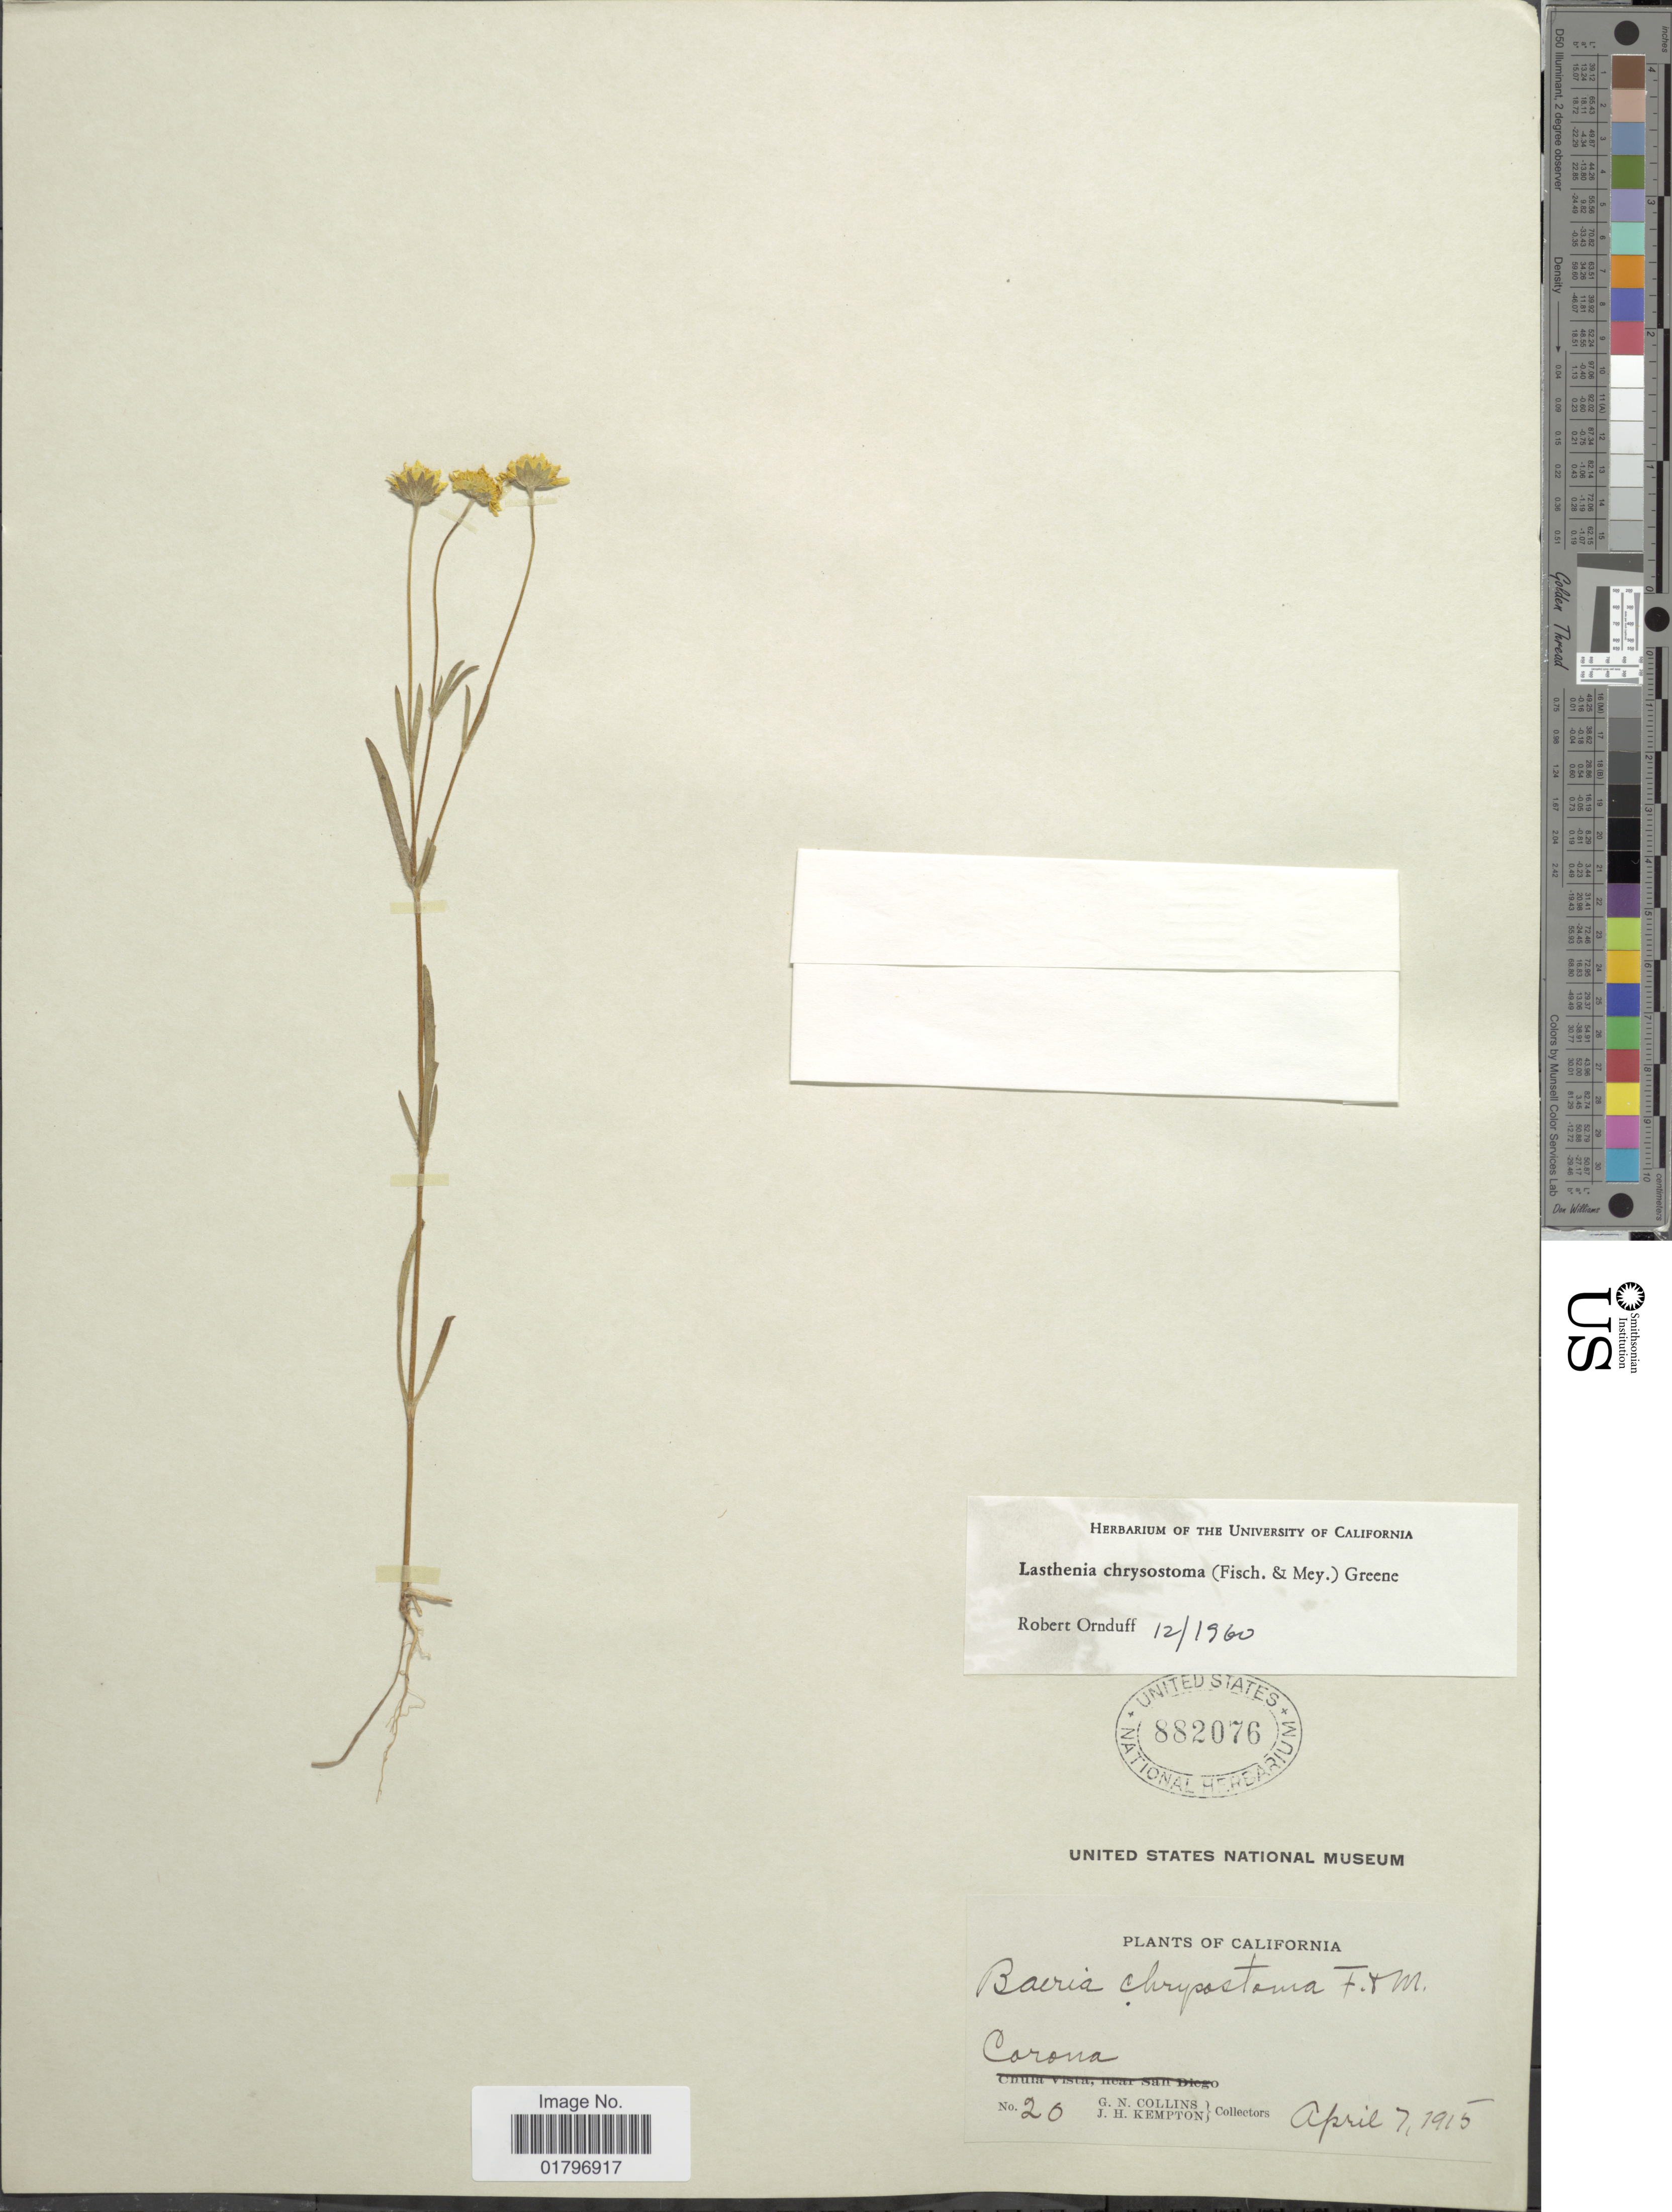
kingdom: Plantae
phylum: Tracheophyta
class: Magnoliopsida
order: Asterales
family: Asteraceae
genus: Lasthenia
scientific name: Lasthenia chrysostoma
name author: (Fisch. & C.A. Mey.) Greene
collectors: G. Collins & J. H. Kempton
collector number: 20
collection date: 1915-04-07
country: United States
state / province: California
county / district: Riverside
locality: Corona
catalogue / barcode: US 882076